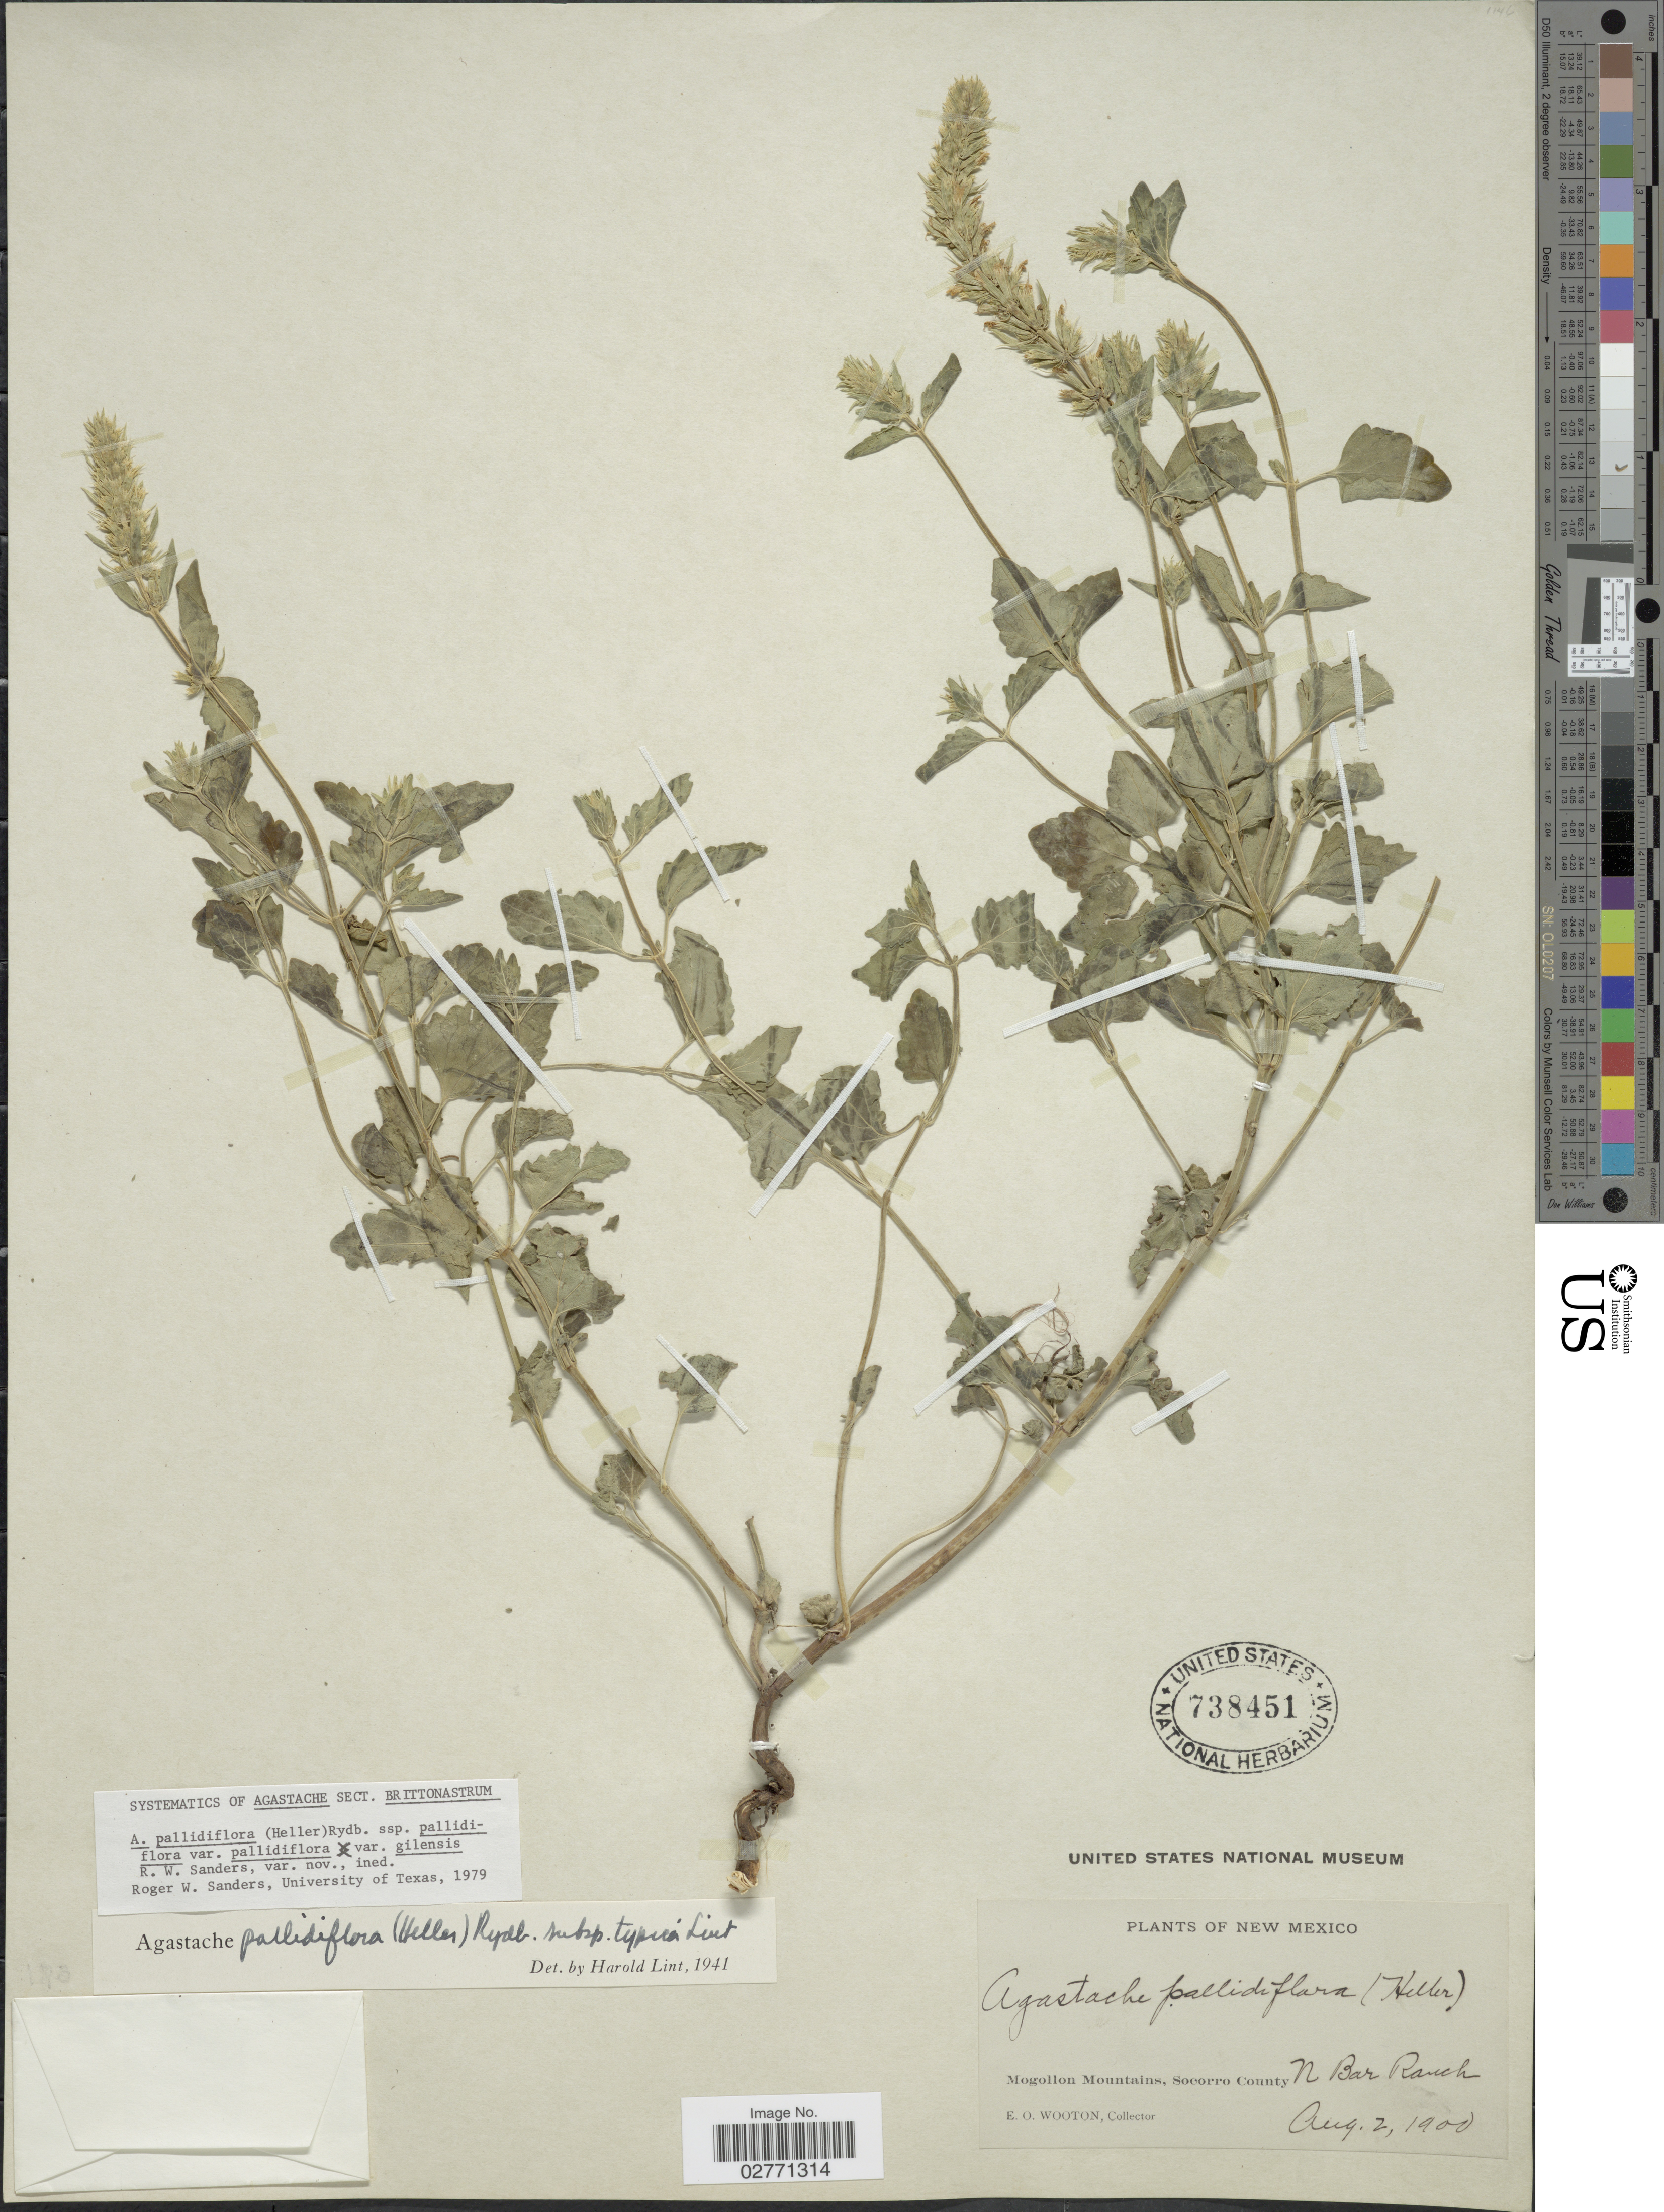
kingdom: Plantae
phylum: Tracheophyta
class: Magnoliopsida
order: Lamiales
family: Lamiaceae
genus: Agastache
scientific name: Agastache pallidiflora var. gilensis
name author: R. W. Sanders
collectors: E. O. Wooton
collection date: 1900-08-02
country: United States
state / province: New Mexico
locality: Mogollon Mountains, Socorro County. N Bar Ranch.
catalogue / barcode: US 738451